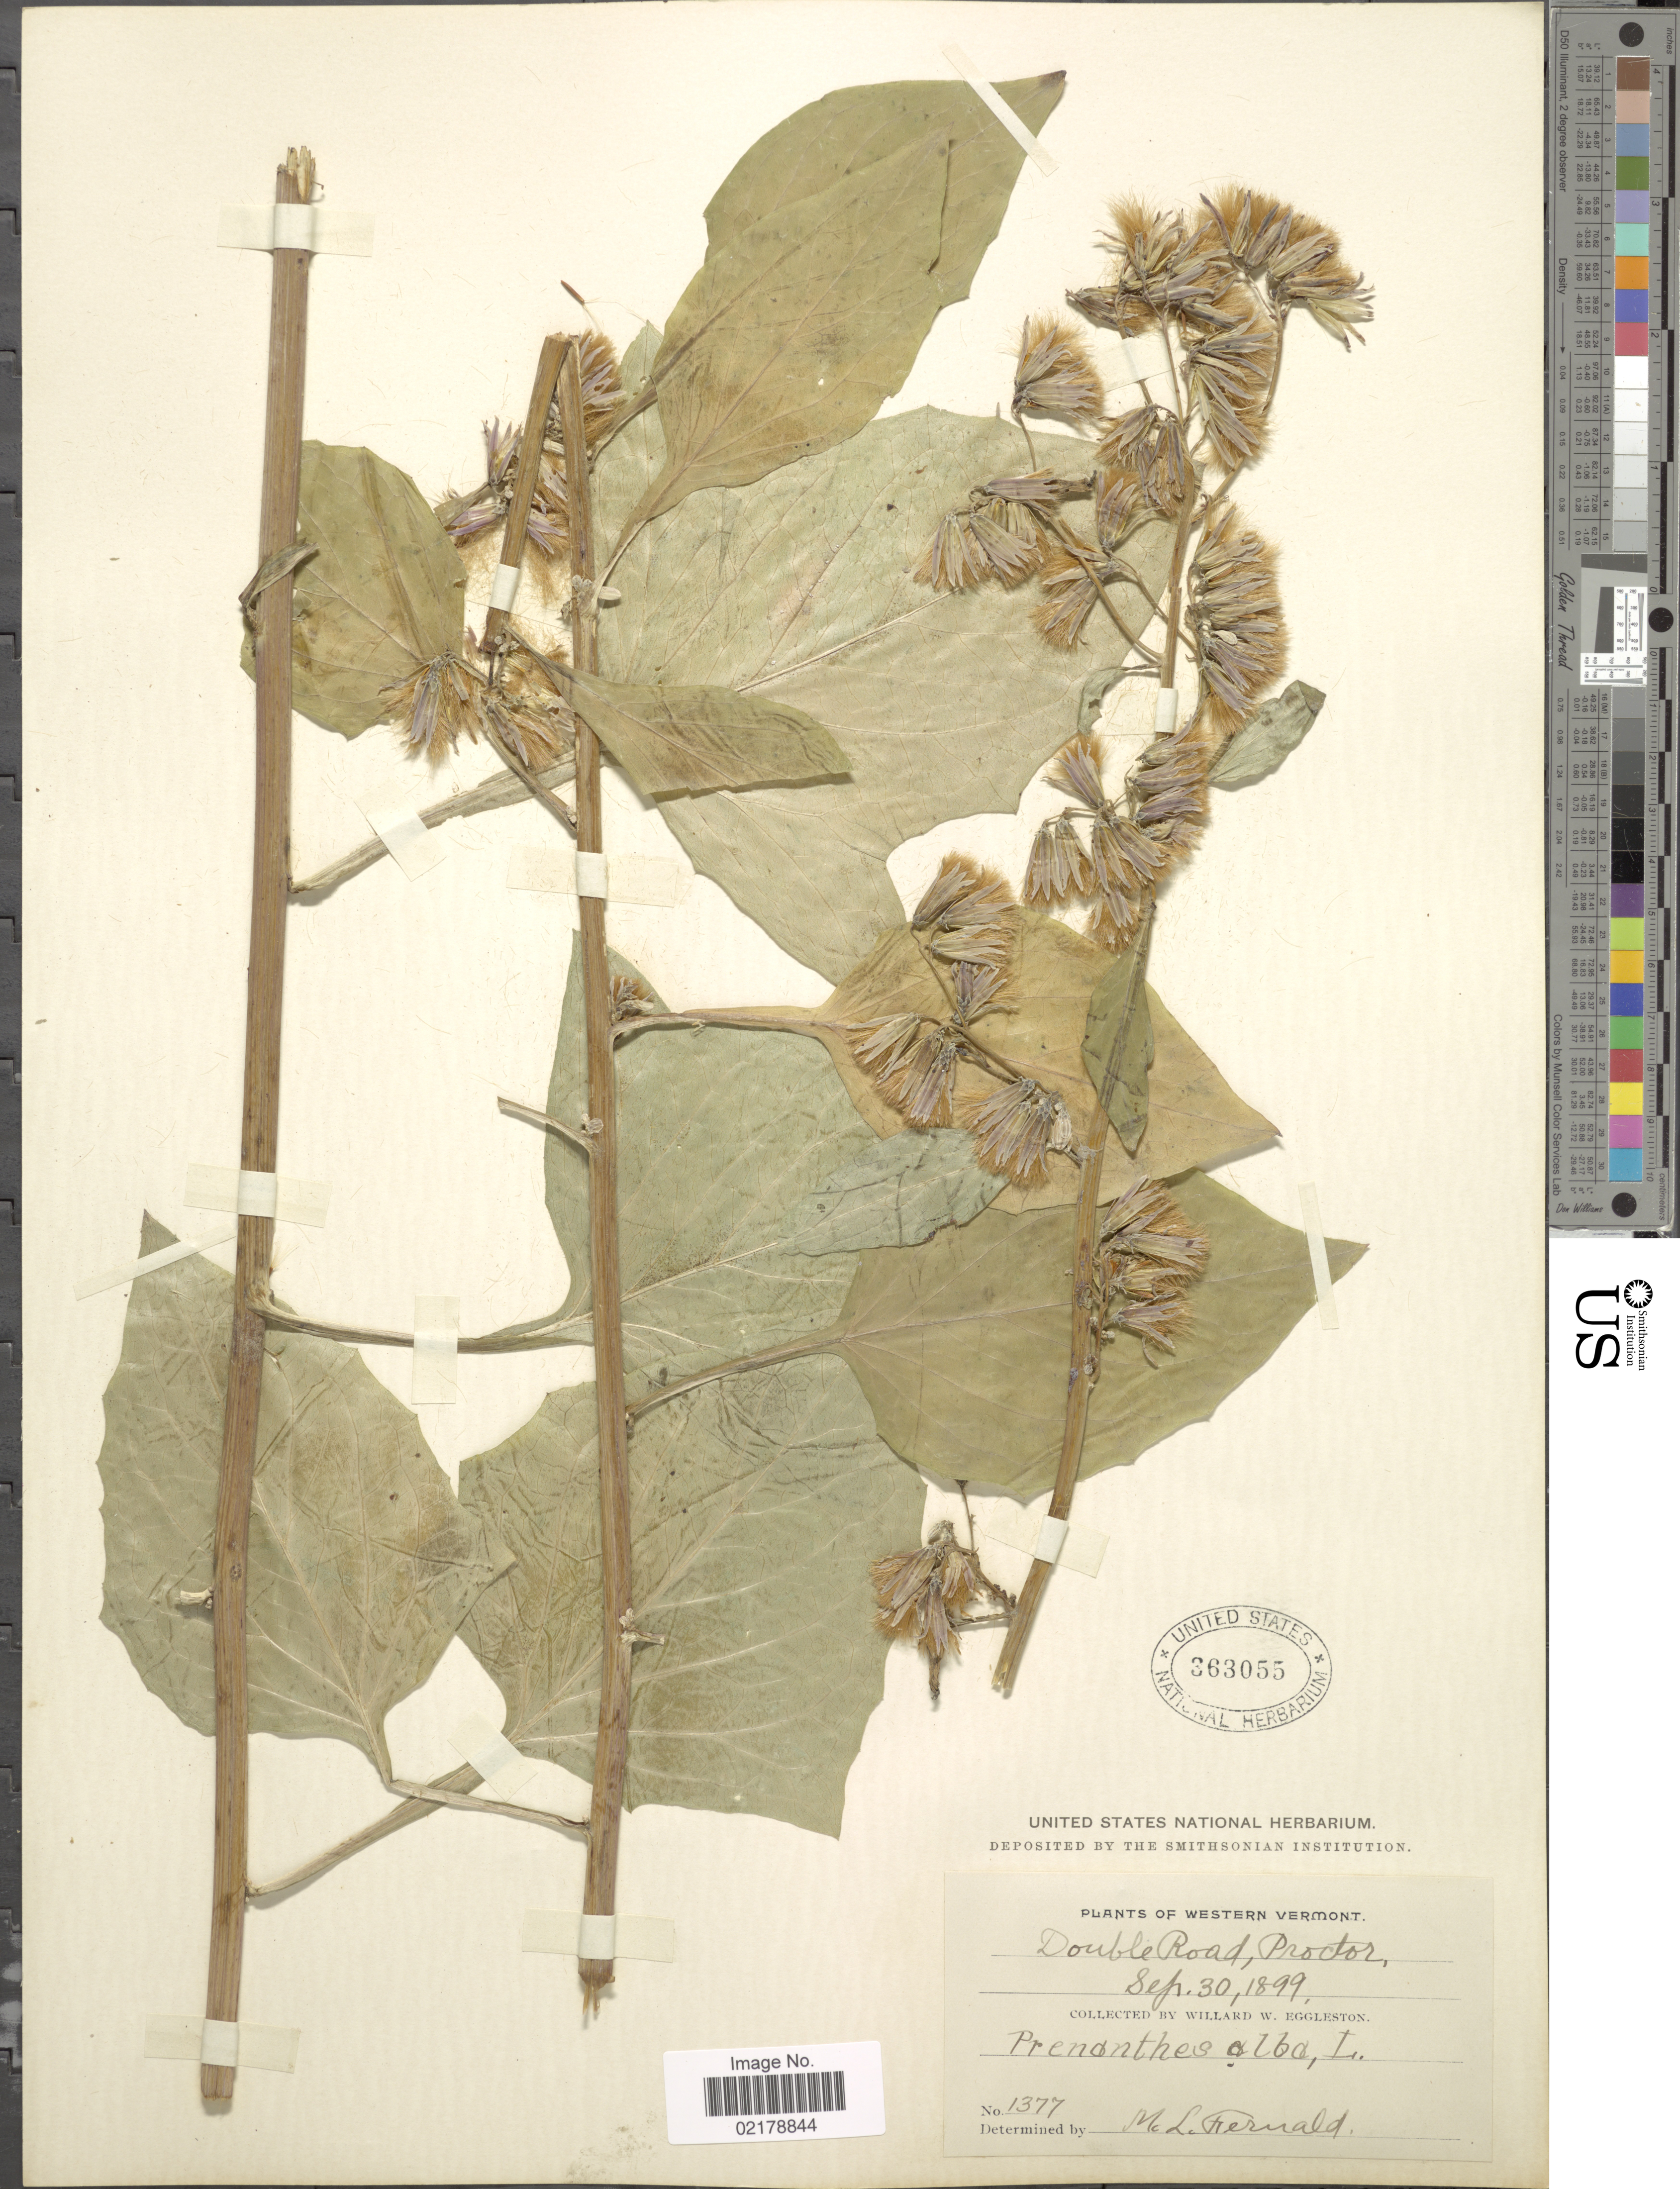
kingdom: Plantae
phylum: Tracheophyta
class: Magnoliopsida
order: Asterales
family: Asteraceae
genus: Nabalus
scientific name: Nabalus albus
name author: (L.) Hook.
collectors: W. W. Eggleston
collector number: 1377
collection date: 1899-09-30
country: United States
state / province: Vermont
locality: Western Vermont, Double Road, proctor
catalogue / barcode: US 363055